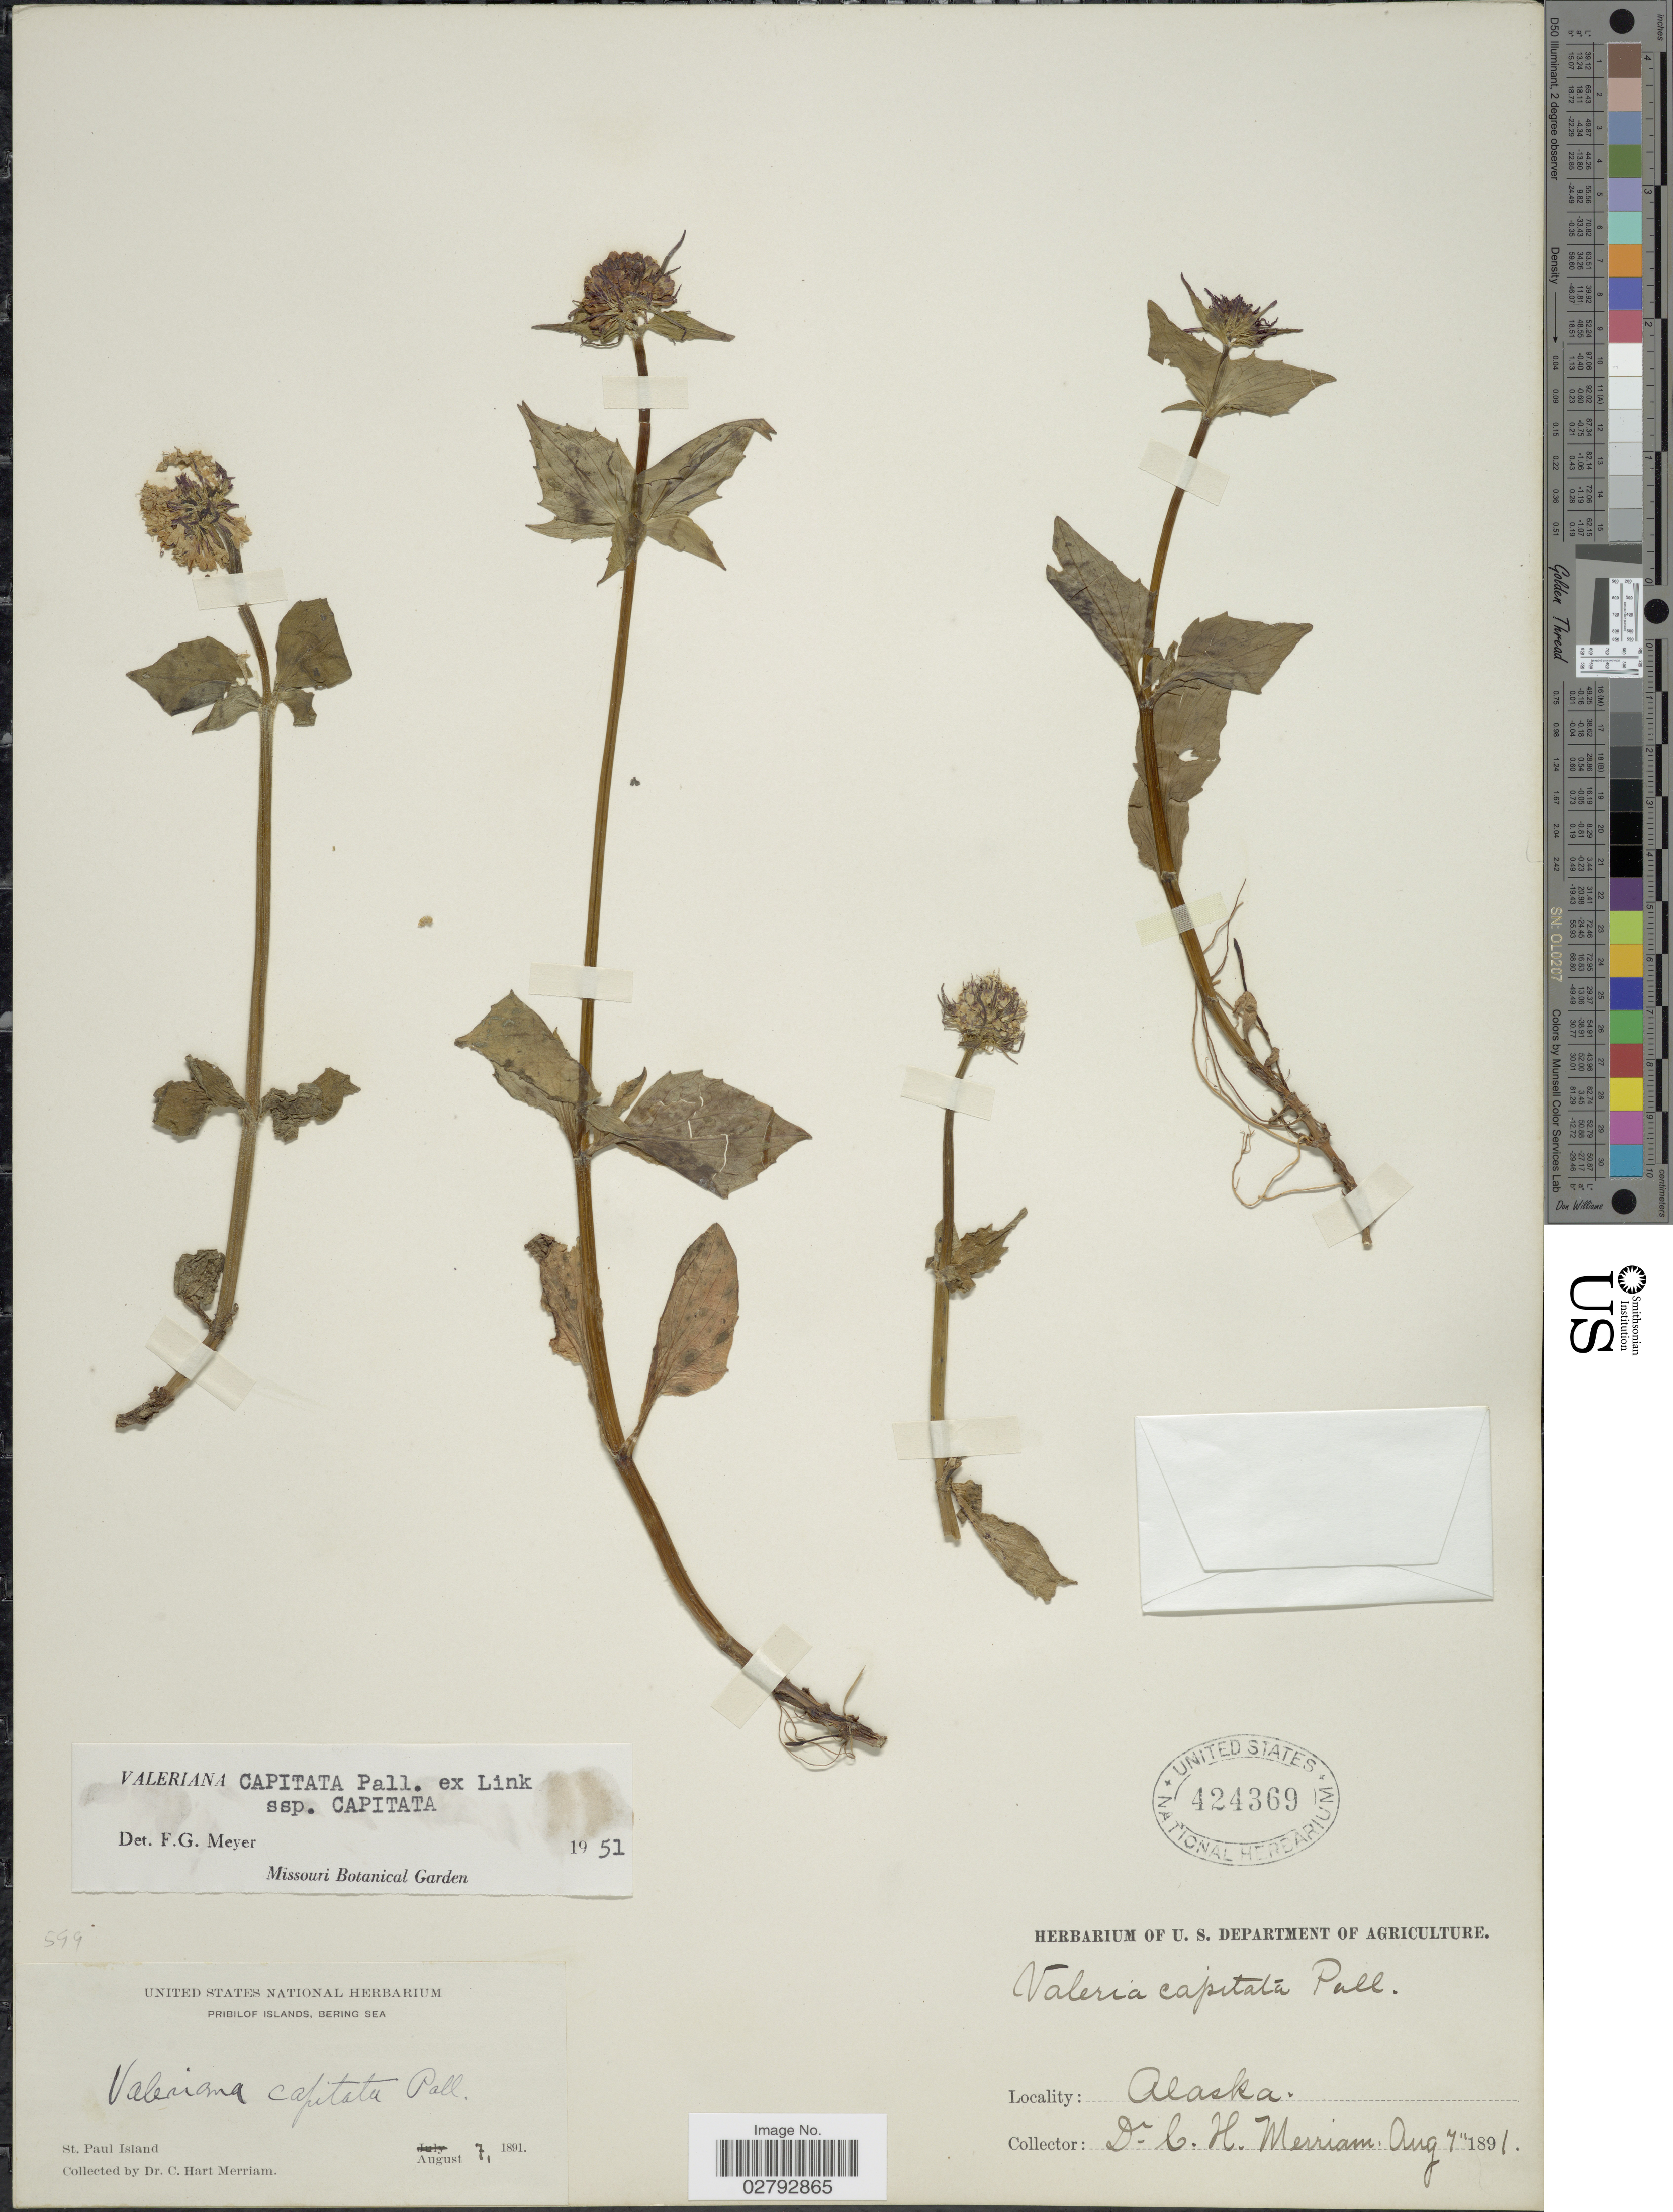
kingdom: Plantae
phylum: Tracheophyta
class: Magnoliopsida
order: Dipsacales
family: Caprifoliaceae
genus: Valeriana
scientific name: Valeriana capitata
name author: Link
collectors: C. Merriam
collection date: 1891-08-07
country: United States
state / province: Alaska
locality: Pribilof Islands, Bering Sea. St. Paul Island.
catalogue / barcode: US 424369